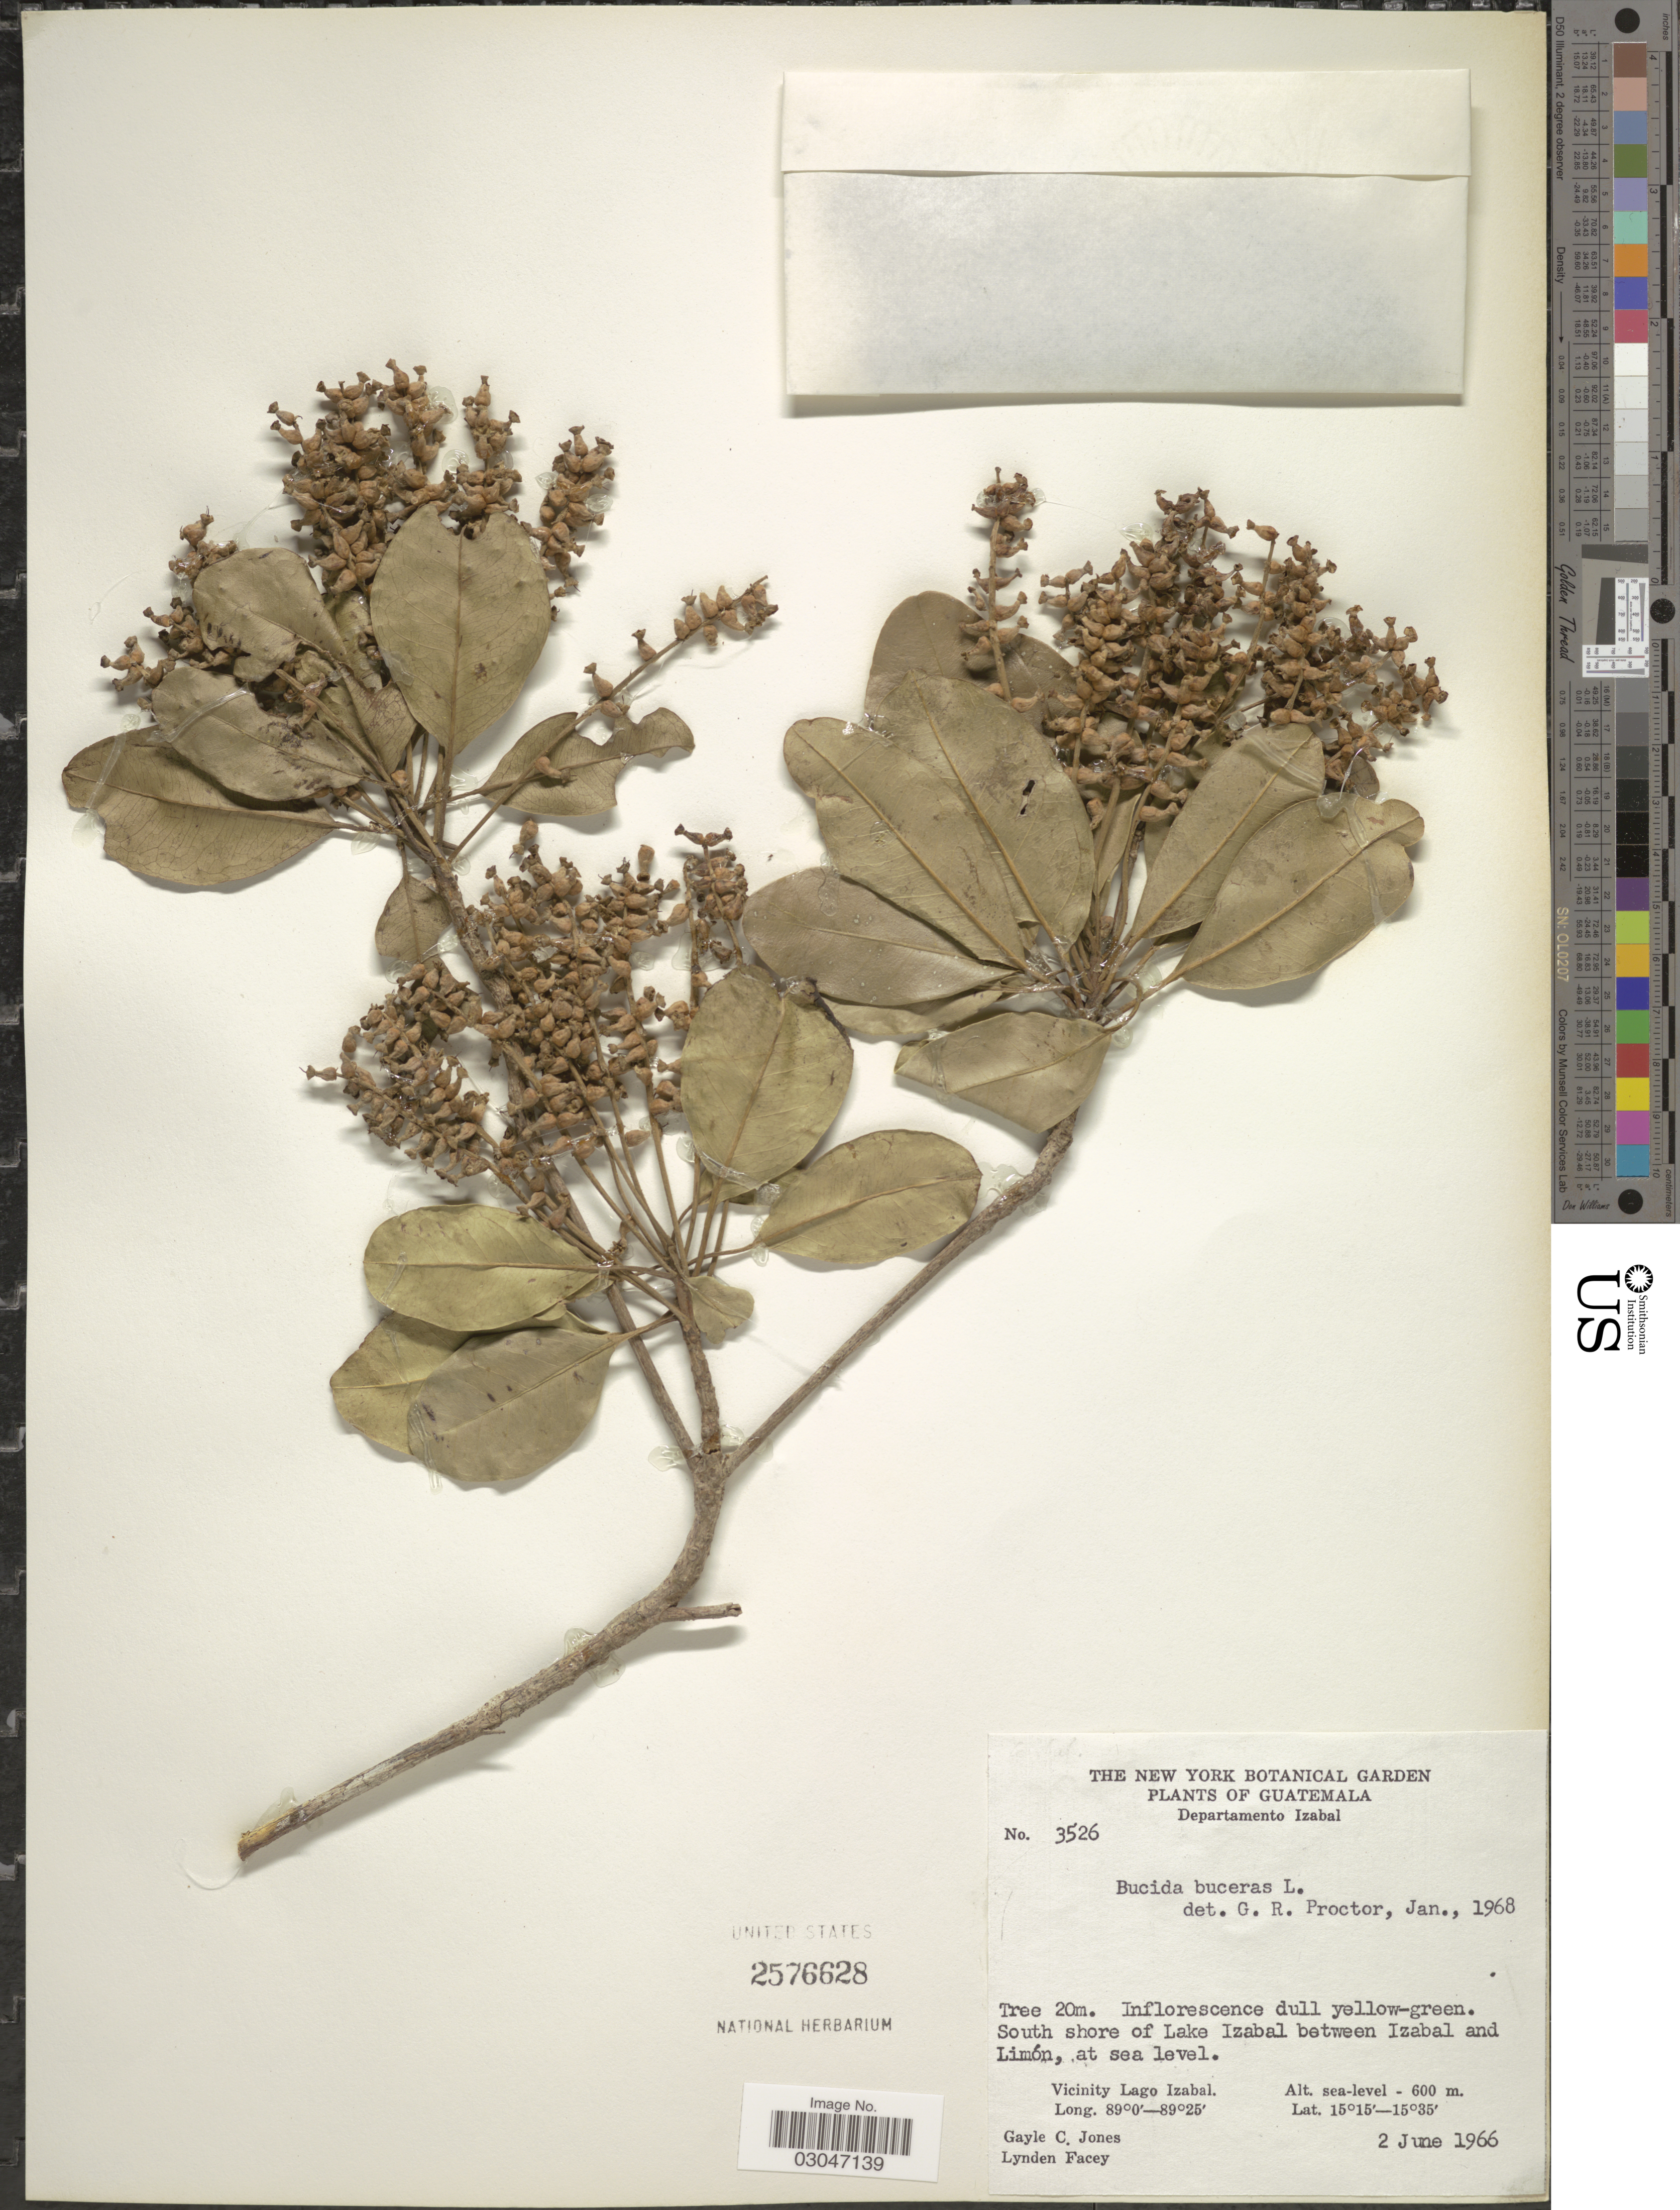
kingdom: Plantae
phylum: Tracheophyta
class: Magnoliopsida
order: Myrtales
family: Combretaceae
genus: Terminalia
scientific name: Terminalia buceras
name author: (L.) C. Wright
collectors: G. C. Jones & L. Facey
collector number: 3526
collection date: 1966-06-02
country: Guatemala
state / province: Izabal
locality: Departamento Izabal, South shore of Lake Izabal between Izabal and Limón, Vicinity Lago Izabal.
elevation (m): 600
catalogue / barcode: US 2576628